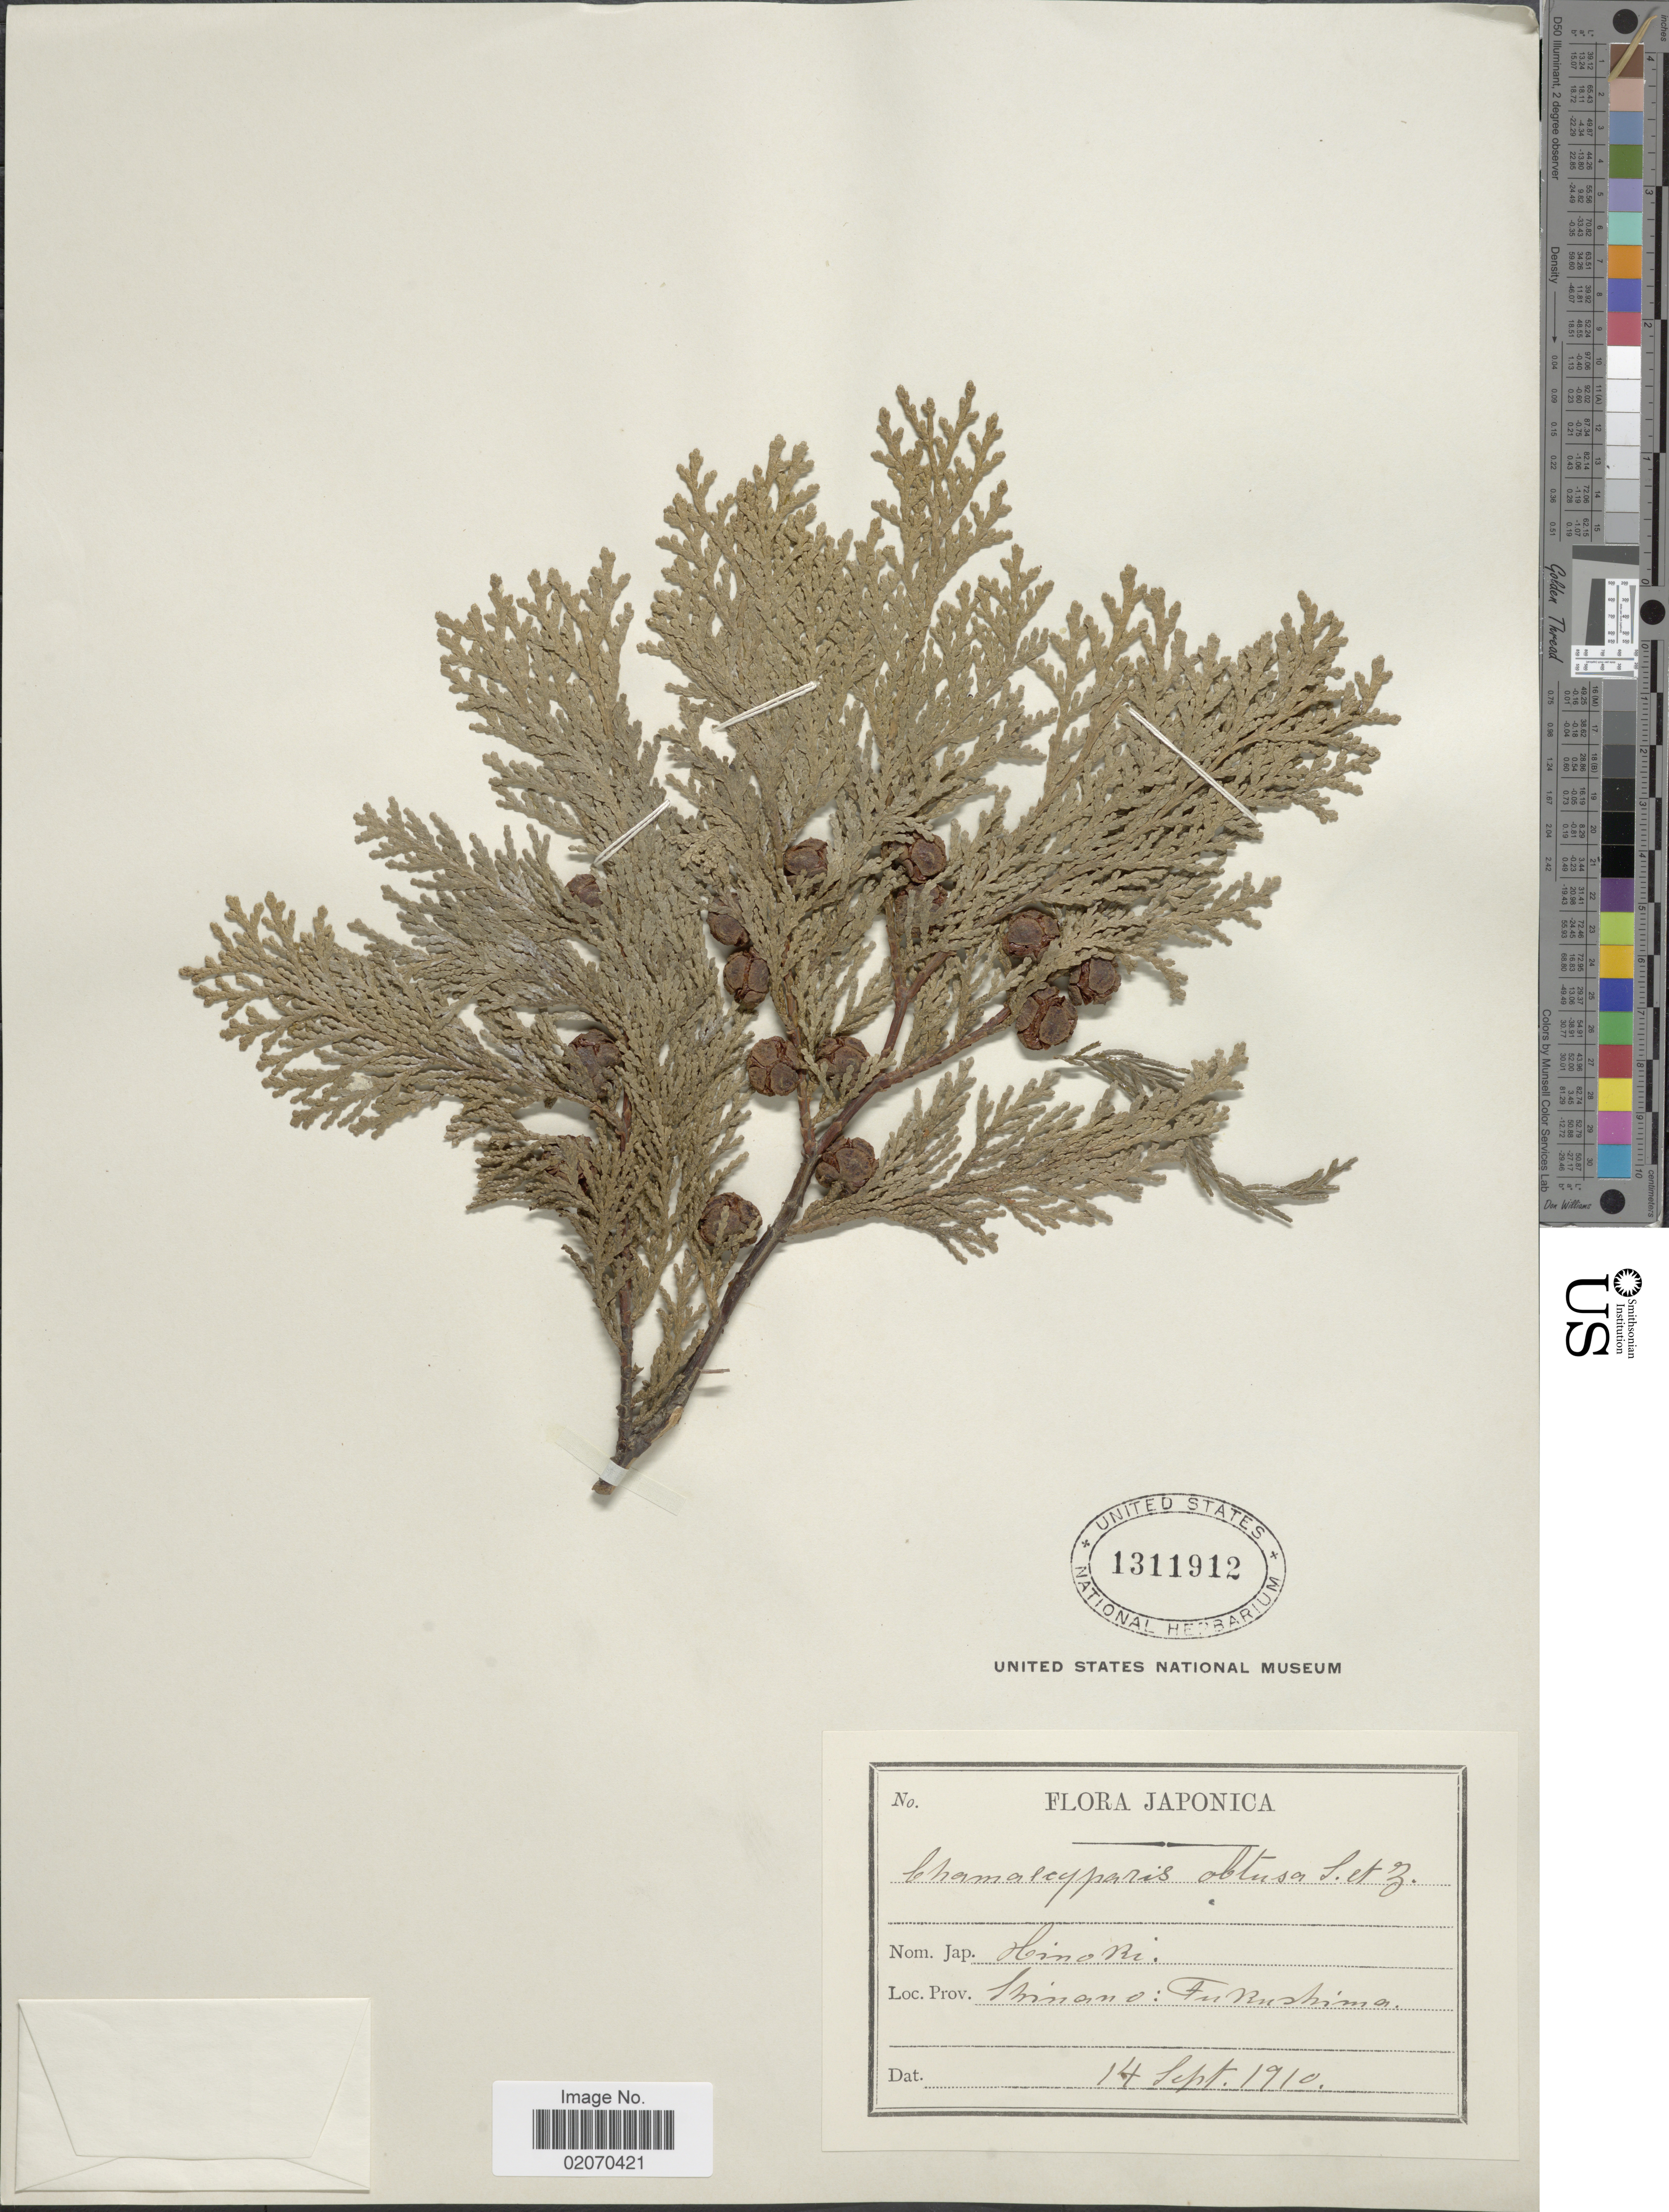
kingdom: Plantae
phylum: Tracheophyta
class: Pinopsida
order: Pinales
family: Cupressaceae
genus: Chamaecyparis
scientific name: Chamaecyparis obtusa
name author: (Siebold & Zucc.) Endl.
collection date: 1910-09-14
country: Japan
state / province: Hukusima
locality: Prov. Shimano: Fukushima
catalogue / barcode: US 1311912